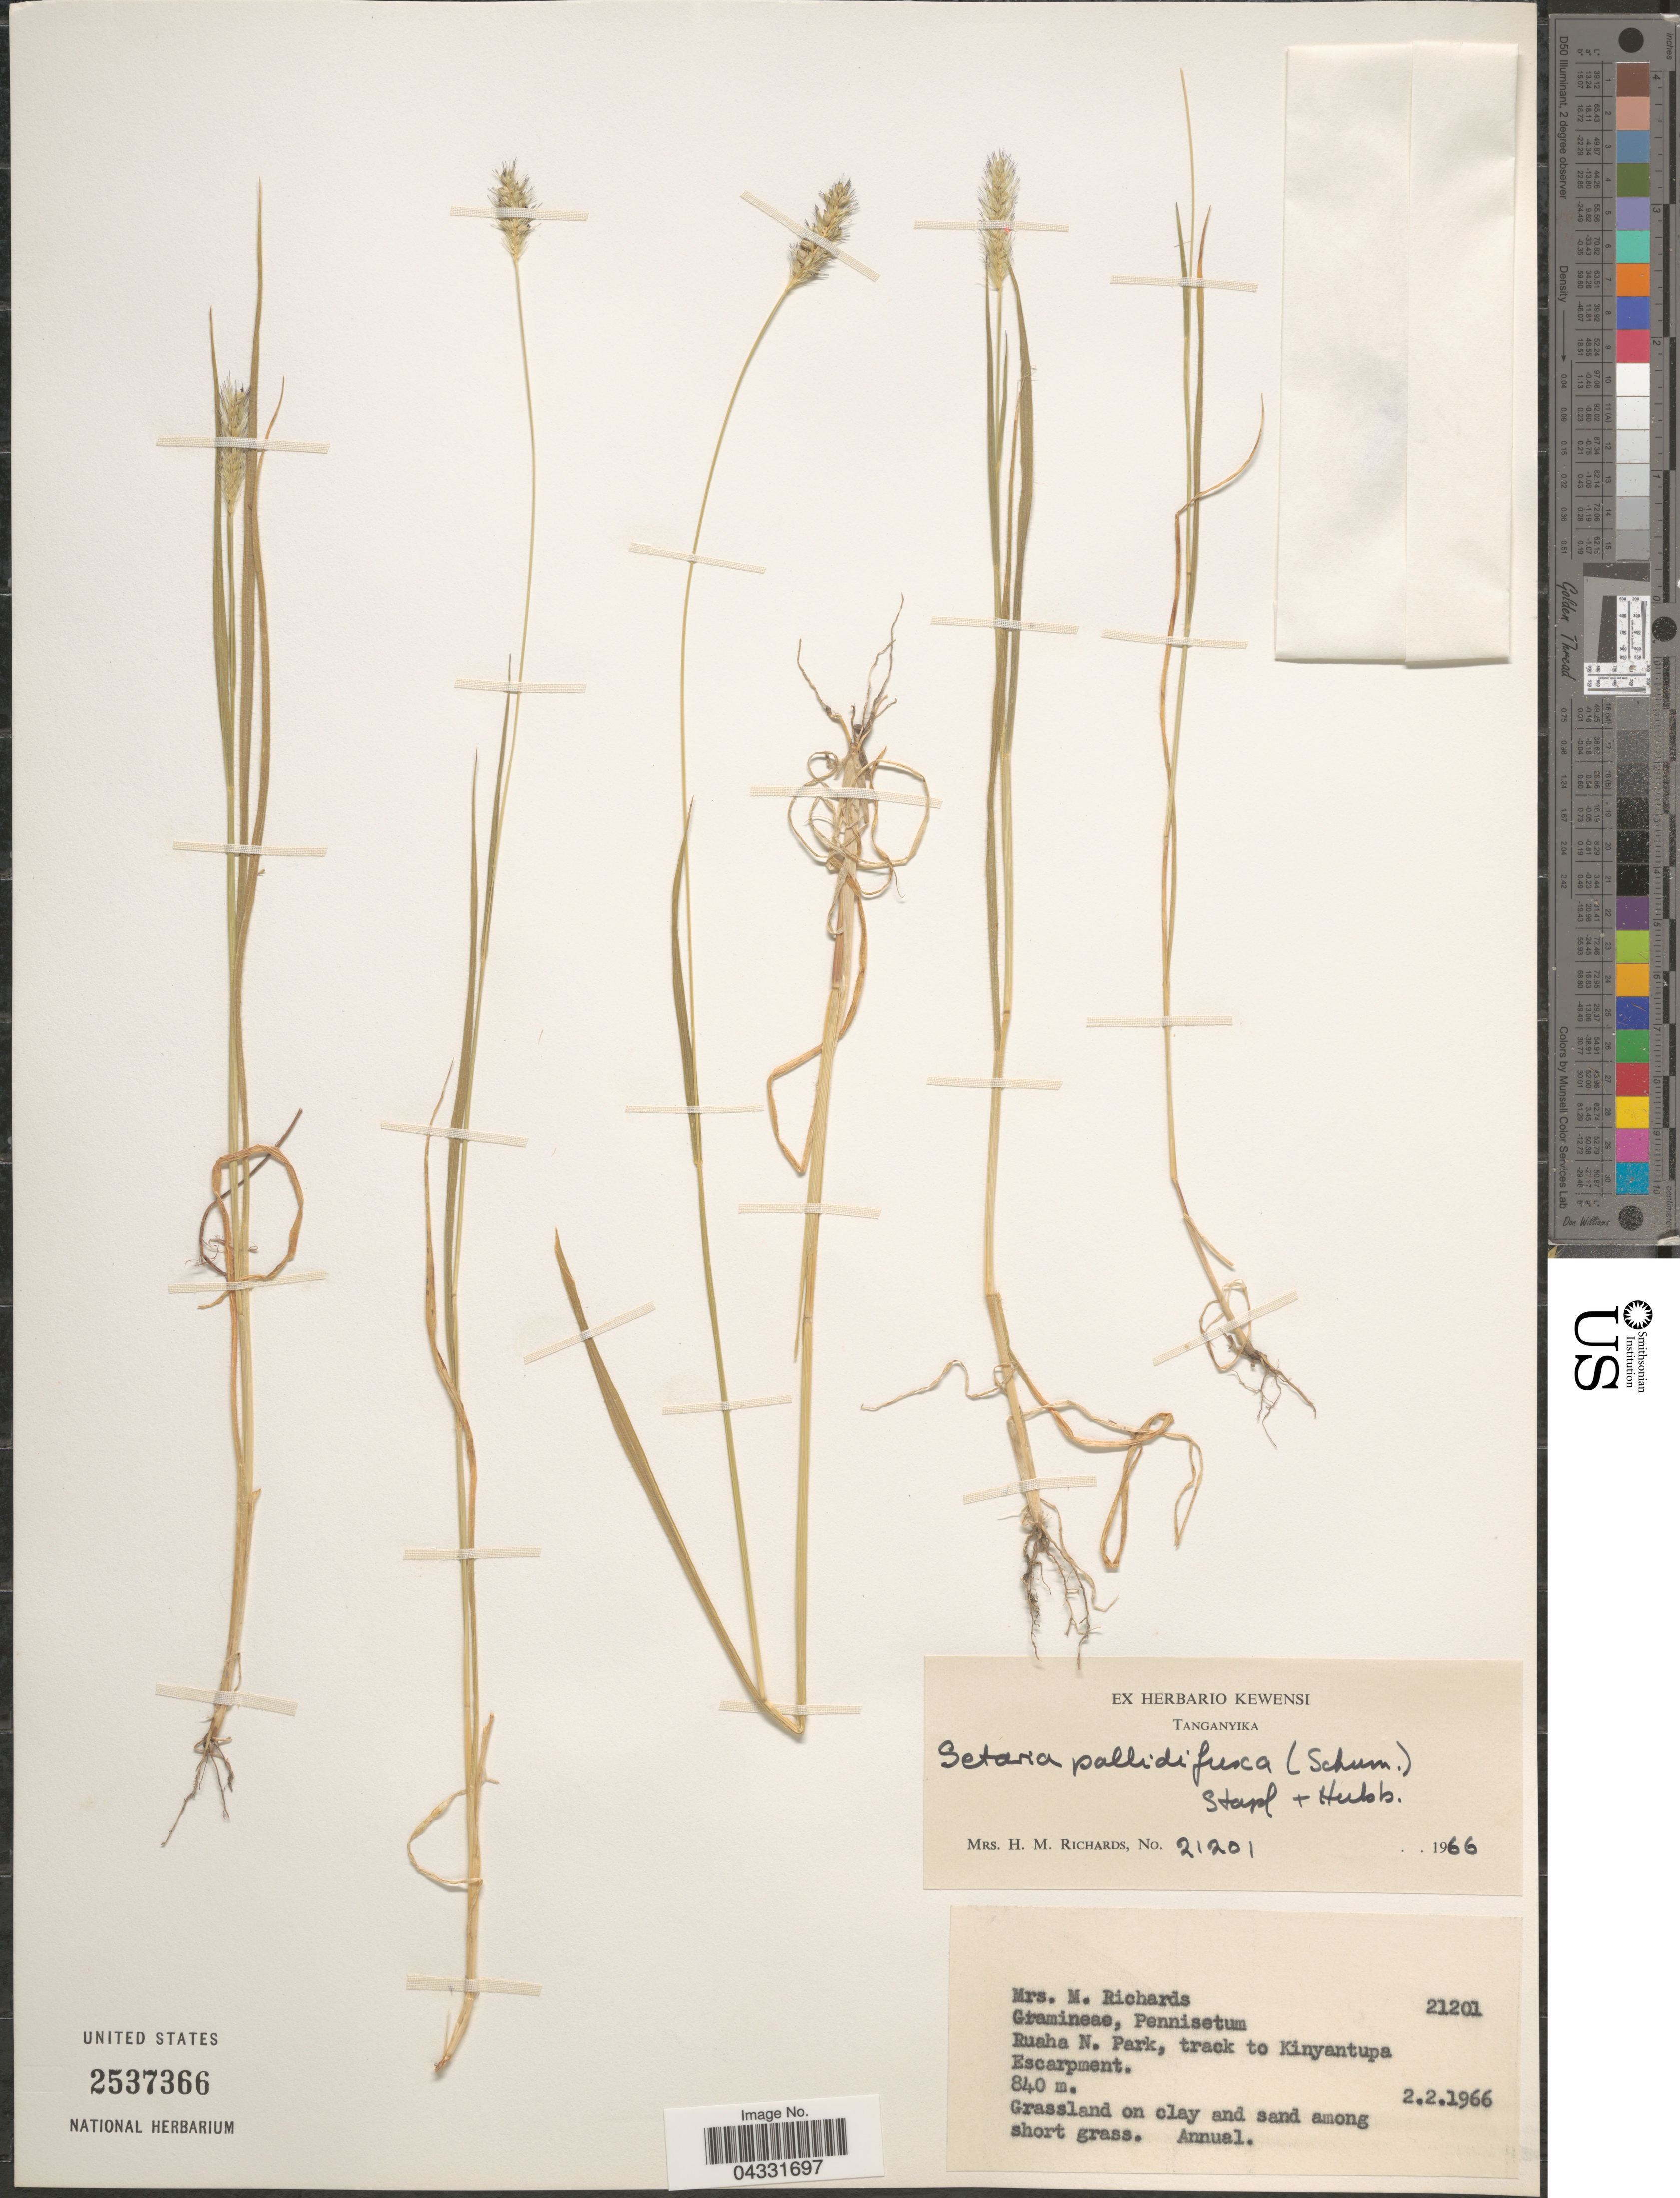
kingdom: Plantae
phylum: Tracheophyta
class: Liliopsida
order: Poales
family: Poaceae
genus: Setaria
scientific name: Setaria pallide-fusca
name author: (Schumach.) Stapf & C.E. Hubb.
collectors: H. Richards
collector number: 21201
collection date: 1966-02-02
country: Tanzania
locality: Tanganyika. Ruaha N. Park, track to Kinyantupa Escarpment.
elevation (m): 840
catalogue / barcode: US 2537366